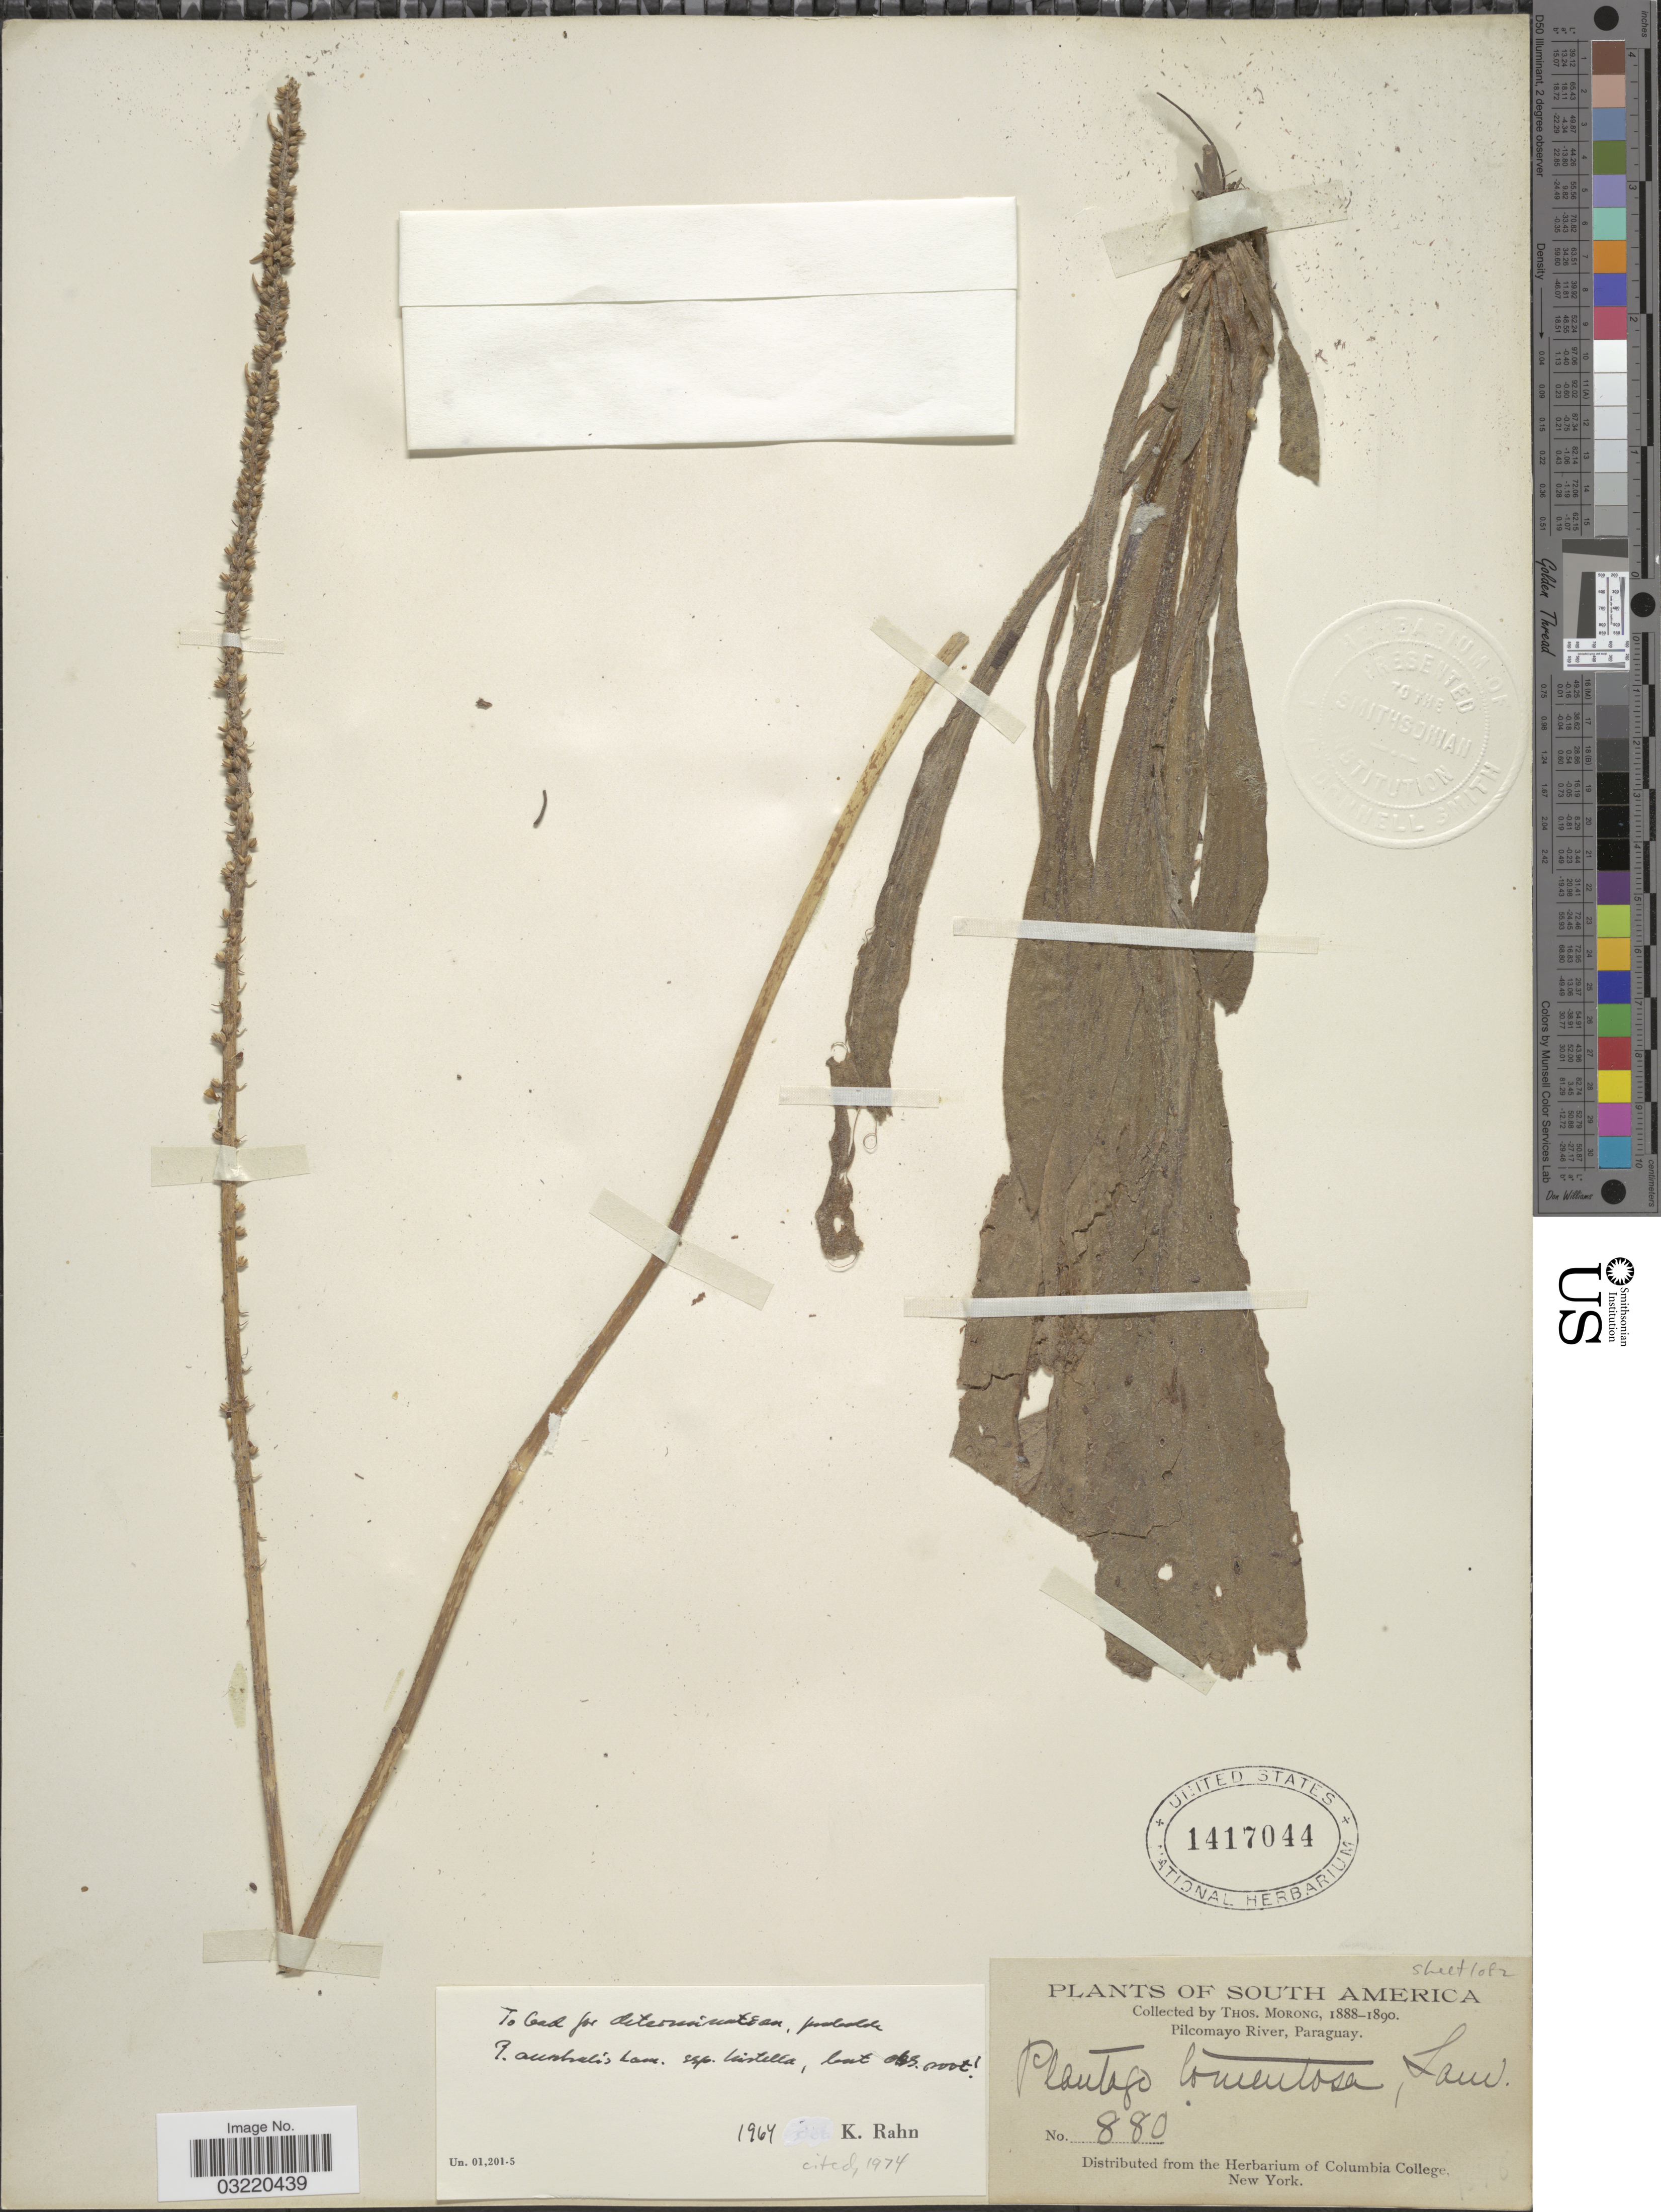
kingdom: Plantae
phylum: Tracheophyta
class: Magnoliopsida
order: Lamiales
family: Plantaginaceae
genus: Plantago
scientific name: Plantago australis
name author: Lam.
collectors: ex herb. T. Morong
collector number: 880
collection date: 1888/1890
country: Paraguay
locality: Pilcomayo River.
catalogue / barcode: US 1417044